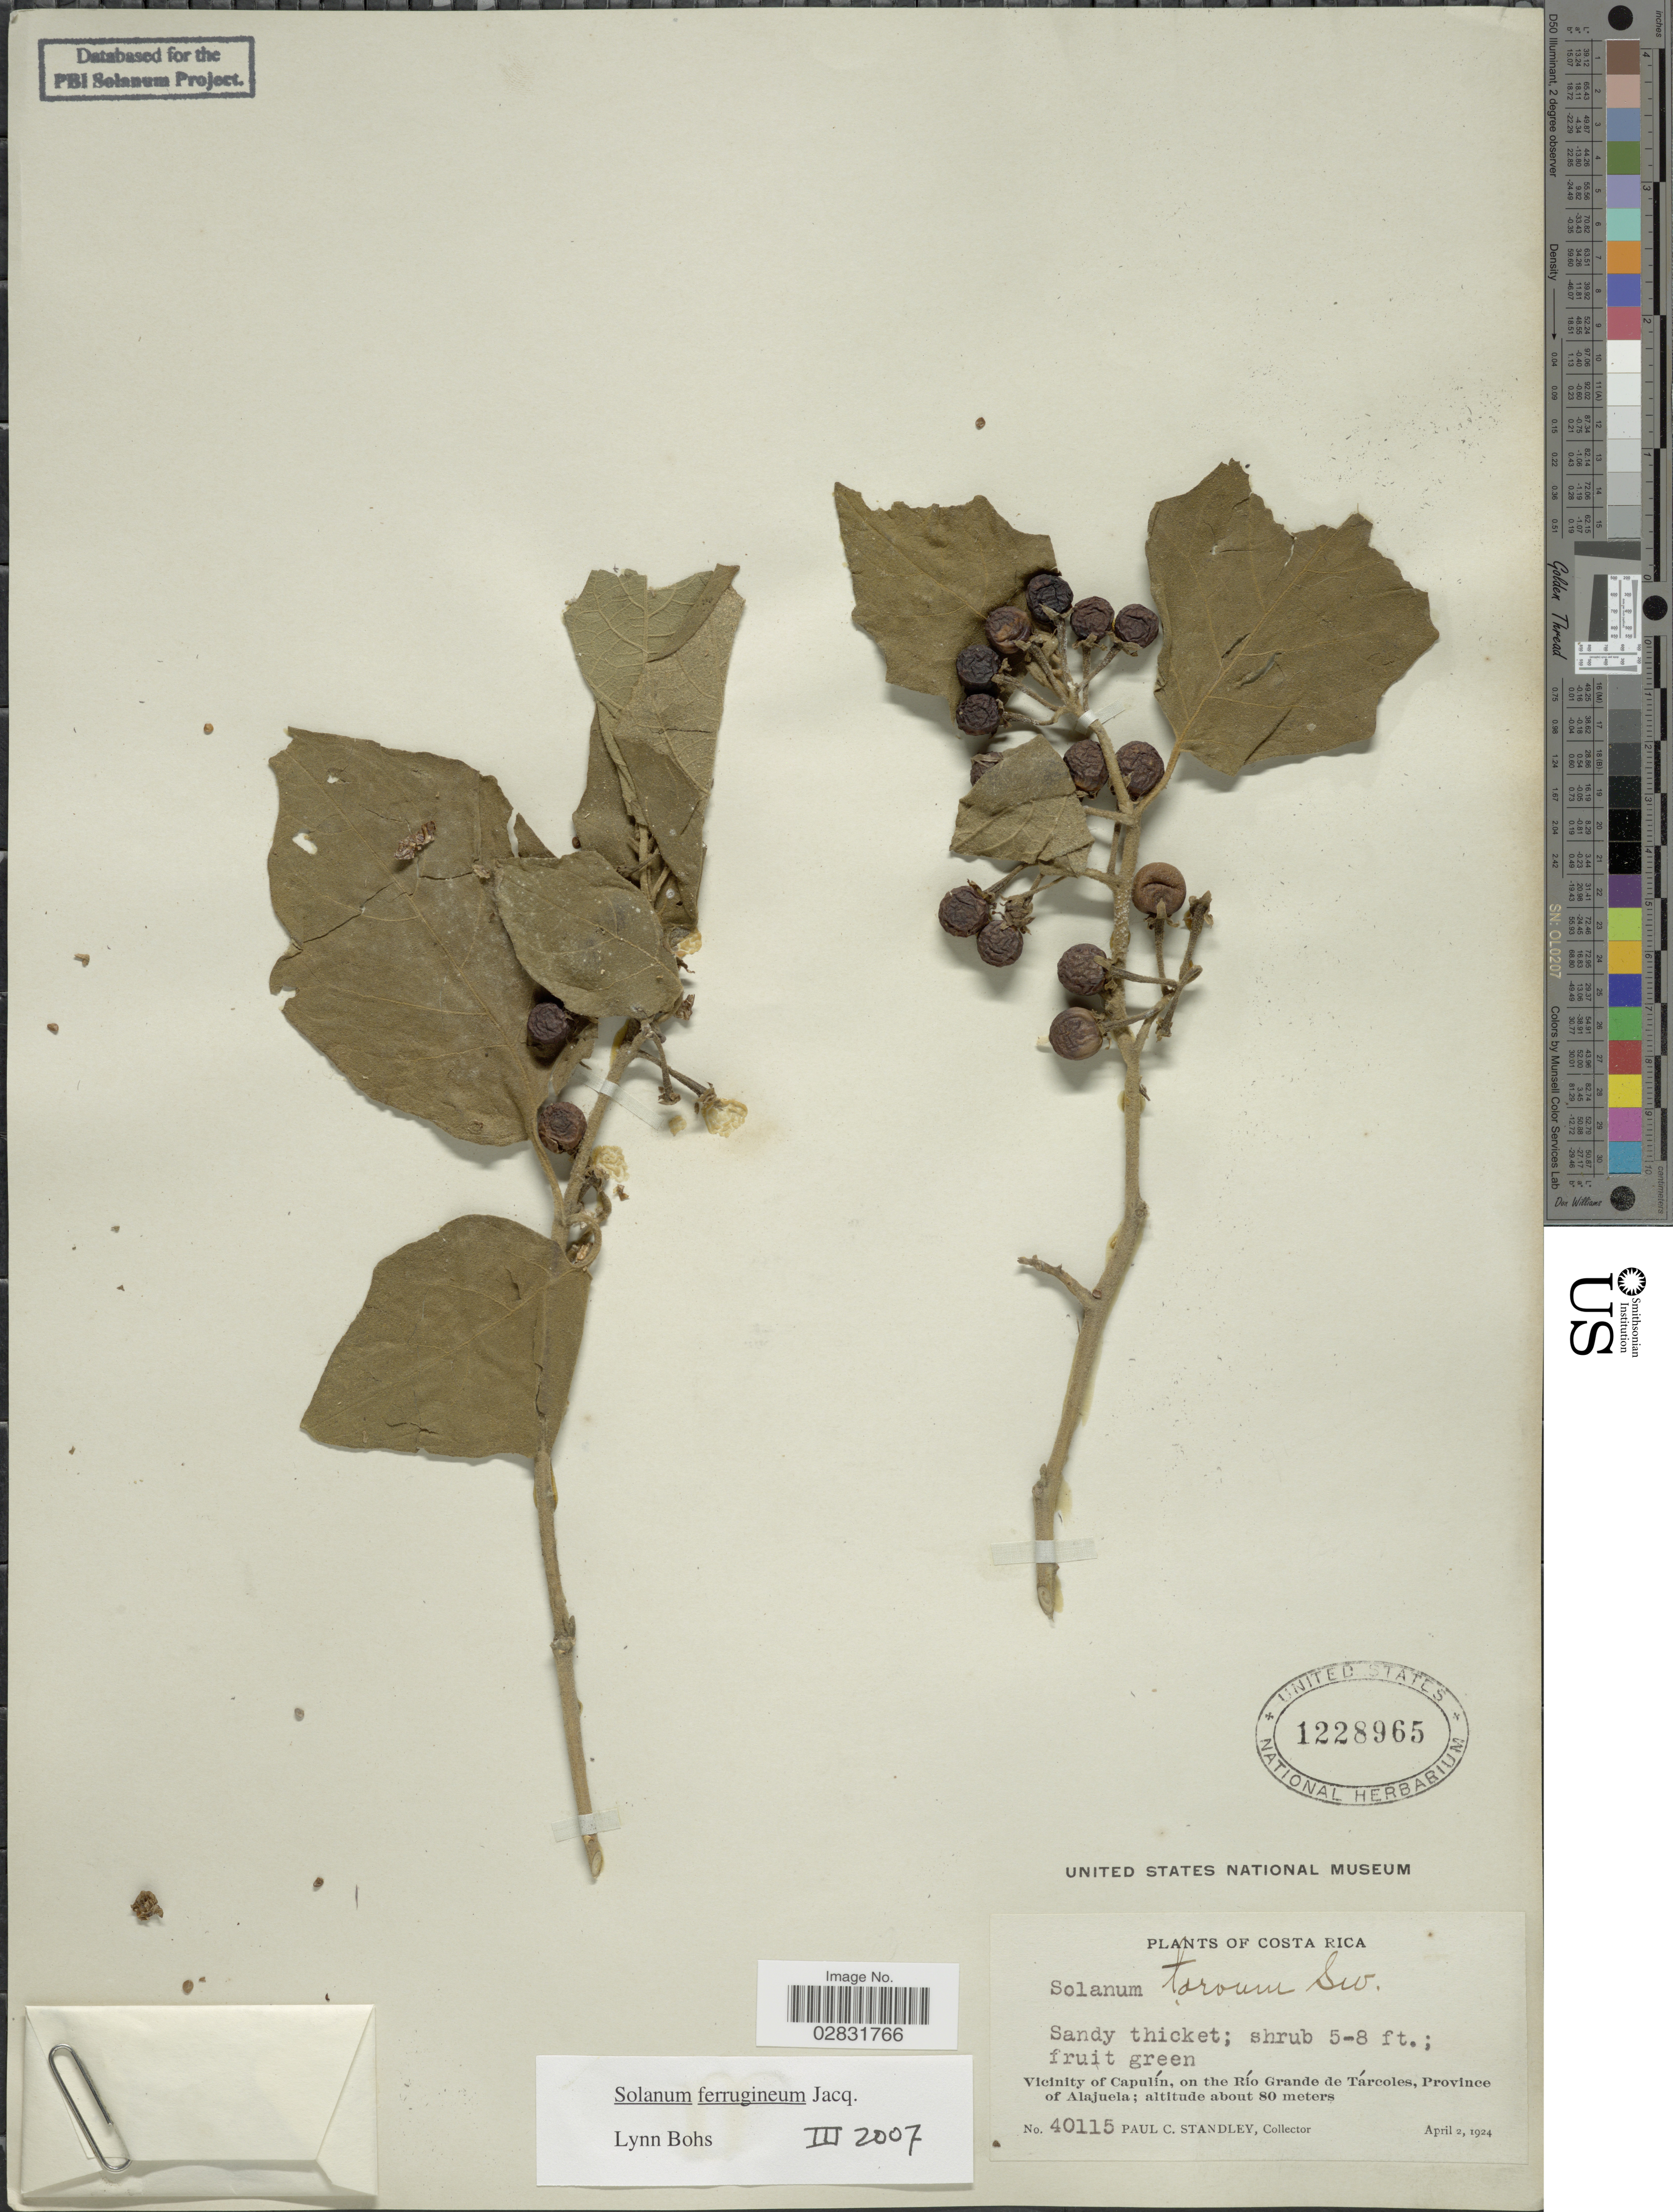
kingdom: Plantae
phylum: Tracheophyta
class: Magnoliopsida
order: Solanales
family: Solanaceae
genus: Solanum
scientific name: Solanum ferrugineum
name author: Jacq.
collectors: P. C. Standley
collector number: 40115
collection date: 1924-04-02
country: Costa Rica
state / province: Alajuela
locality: Vicinity of Capulín, on the Río Grande de Tárcoles.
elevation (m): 80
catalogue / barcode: US 1228965